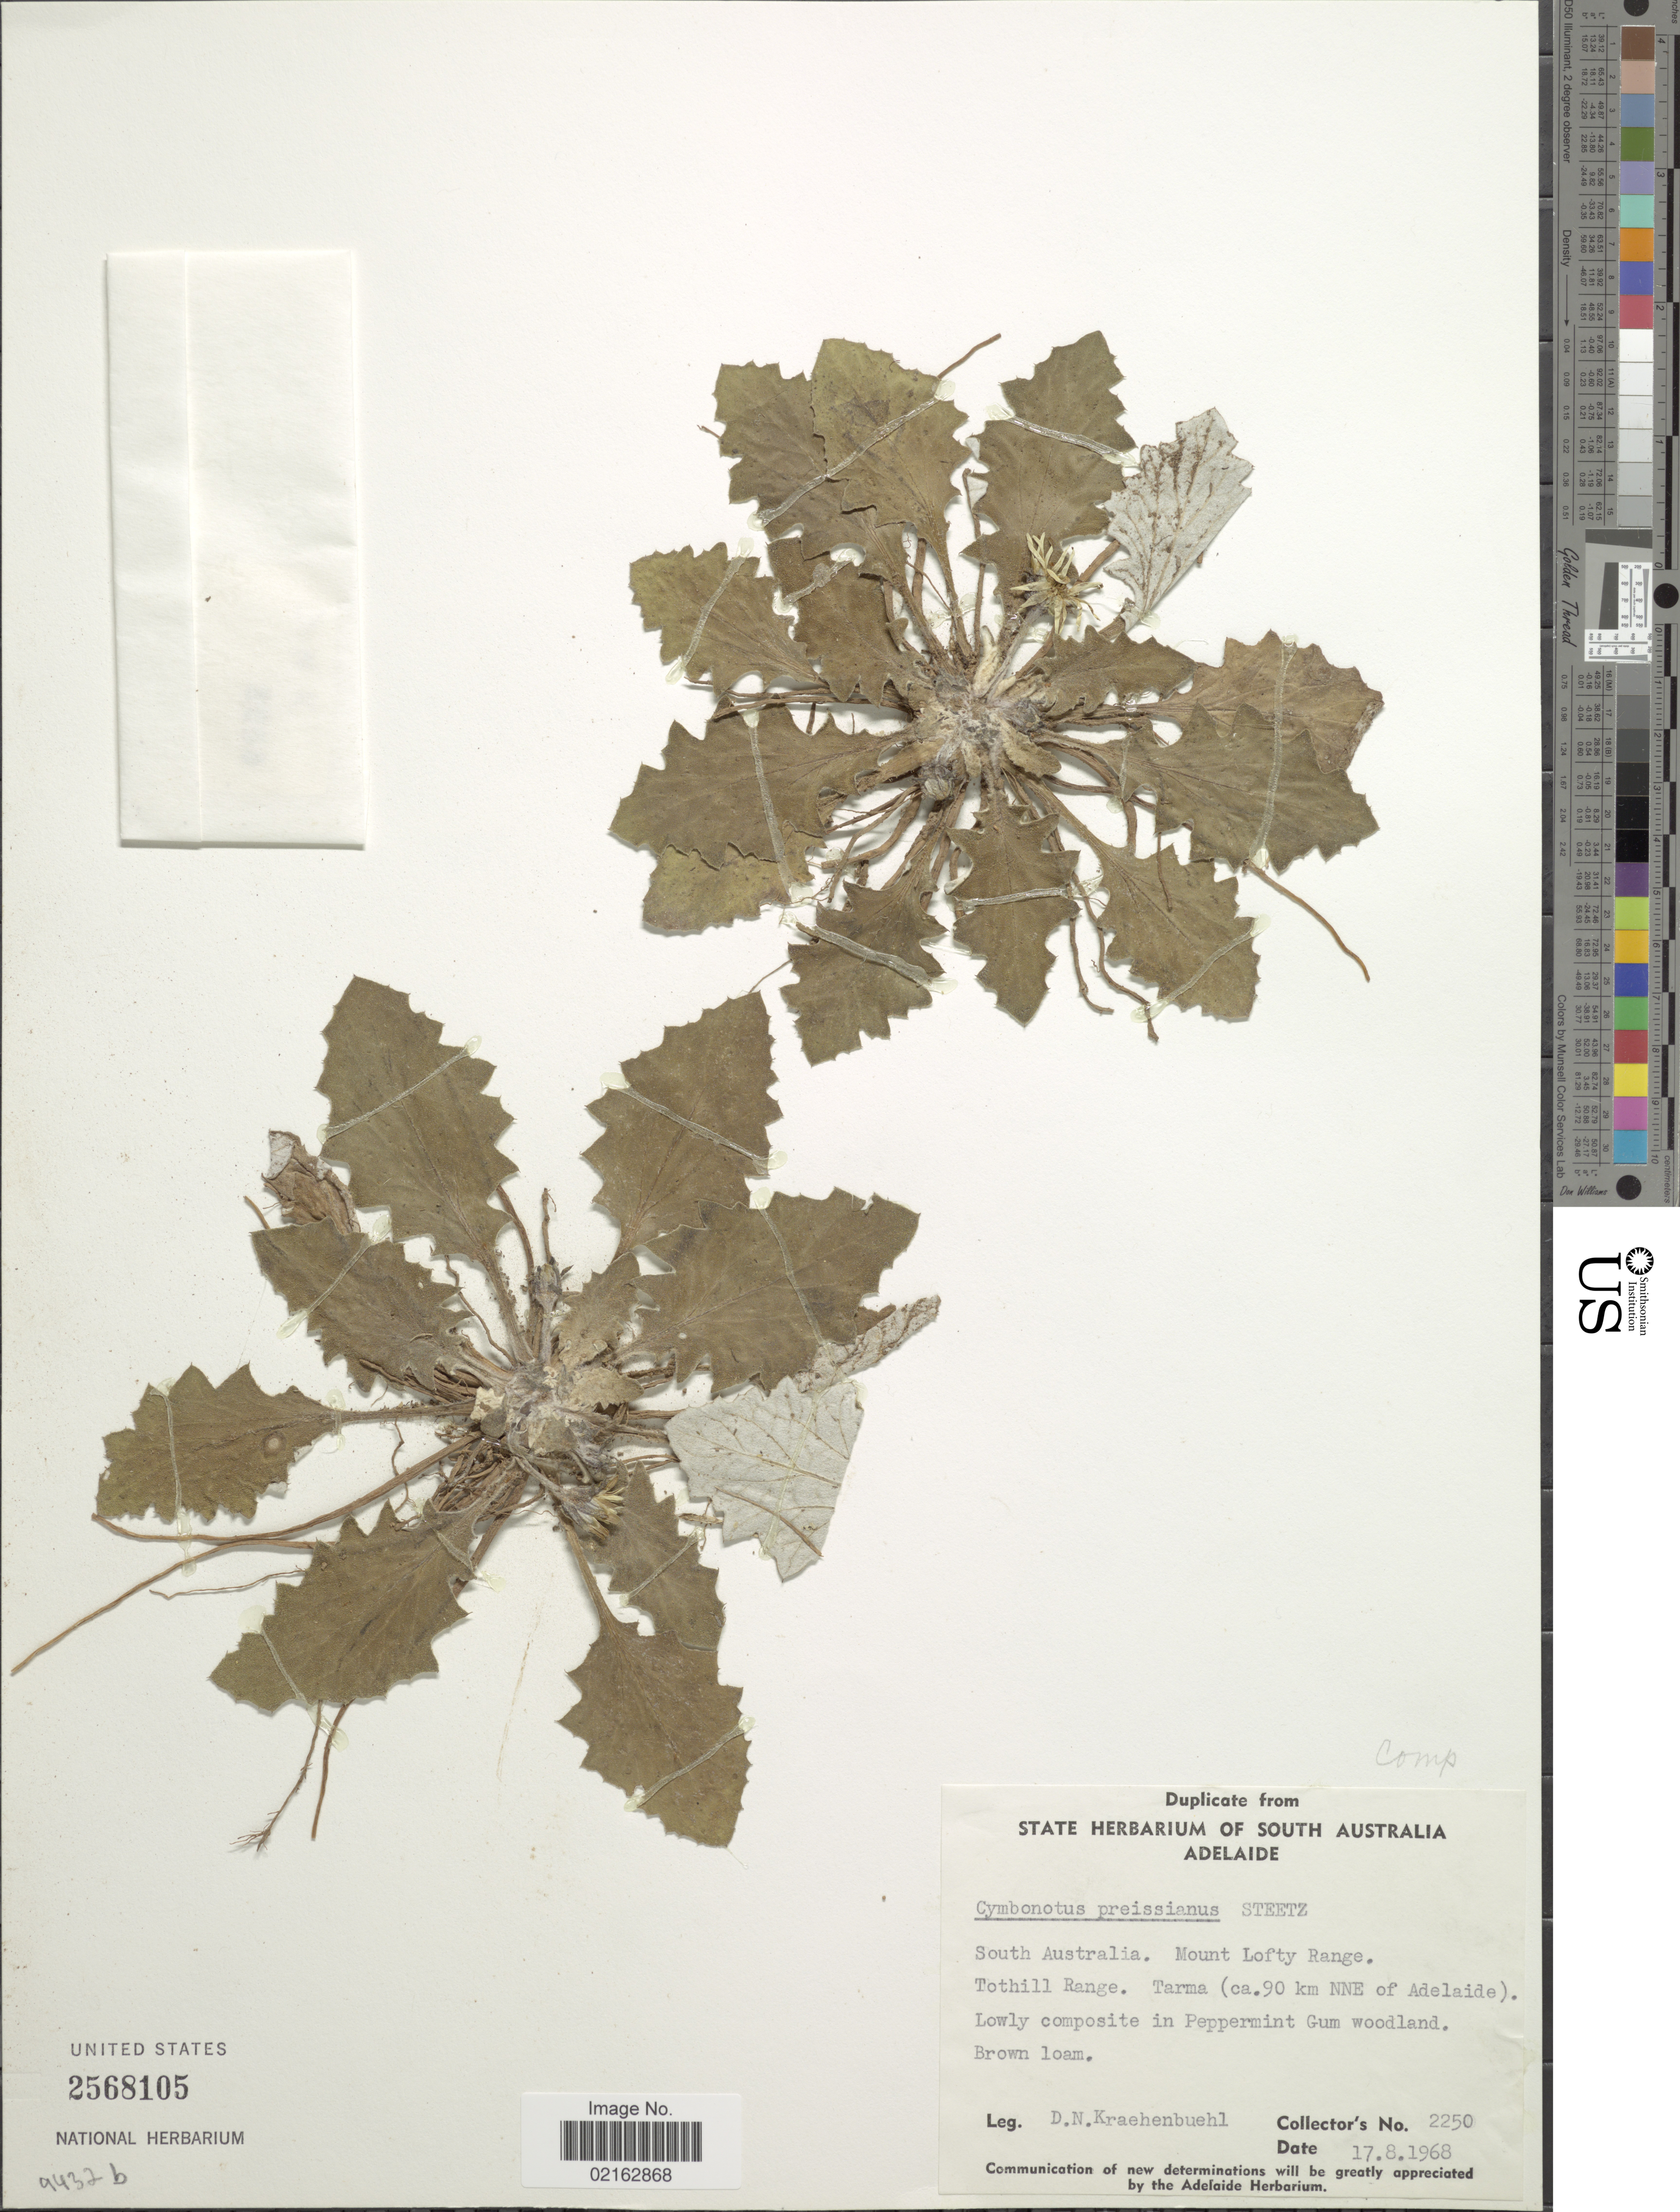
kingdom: Plantae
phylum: Tracheophyta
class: Magnoliopsida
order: Asterales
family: Asteraceae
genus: Cymbonotus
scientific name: Cymbonotus preissianus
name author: Steetz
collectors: D. Kraehenbuehl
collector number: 2250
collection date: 1968-08-17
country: Australia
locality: South Australia. Mount Lofty Range. Tothill Range. Tarma (ca. 90 km NNE of Adelaide). Lowly composite in Peppermint Gum woodland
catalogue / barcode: US 2568105